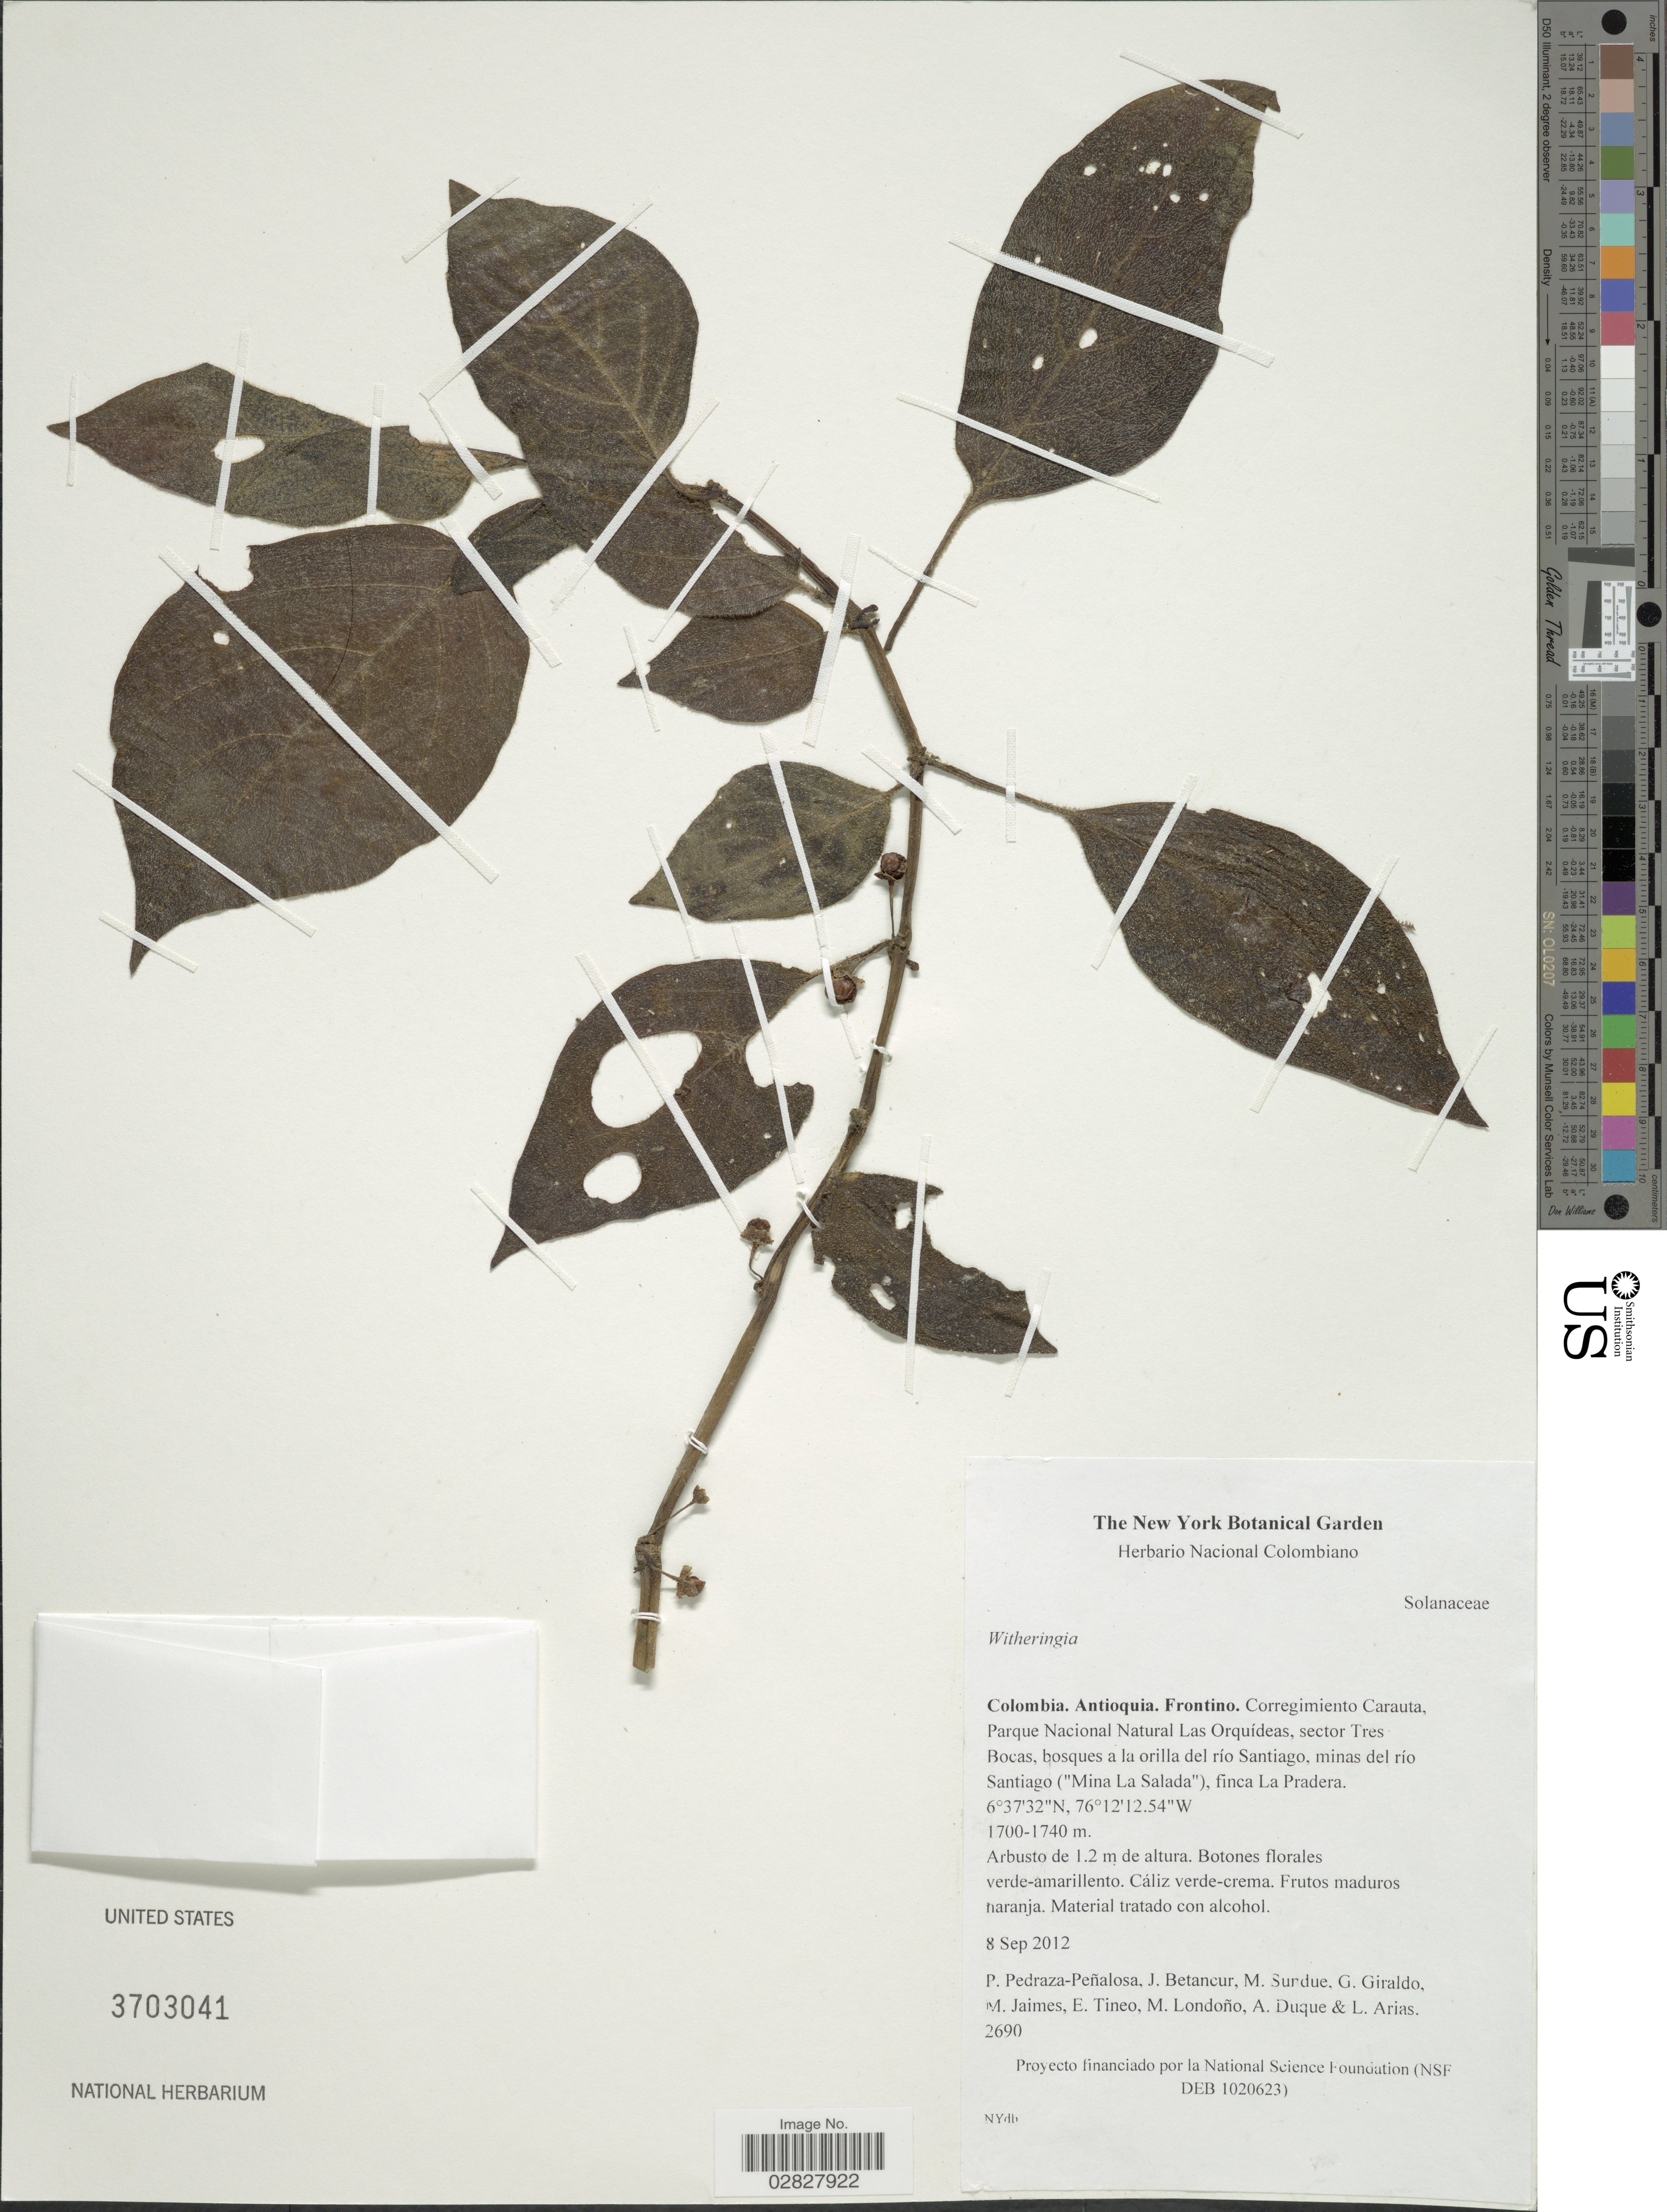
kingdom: Plantae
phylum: Tracheophyta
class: Magnoliopsida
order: Solanales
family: Solanaceae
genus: Witheringia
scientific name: Witheringia sp.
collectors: P. Pedraza-Peñalosa, J. Betancur, M. Sundue, G. Giraldo & et al.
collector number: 2690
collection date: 2012-09-08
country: Colombia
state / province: Antioquia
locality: Frontino, Corregimiento Carauta, Parque Nacional Natural Las Orquídeas, sector Tres Bocas, bosques a la orilla del río Santiago, minas del río Santiago ("Mina La Salada"), finca La Pradera.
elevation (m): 1700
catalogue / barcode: US 3703041